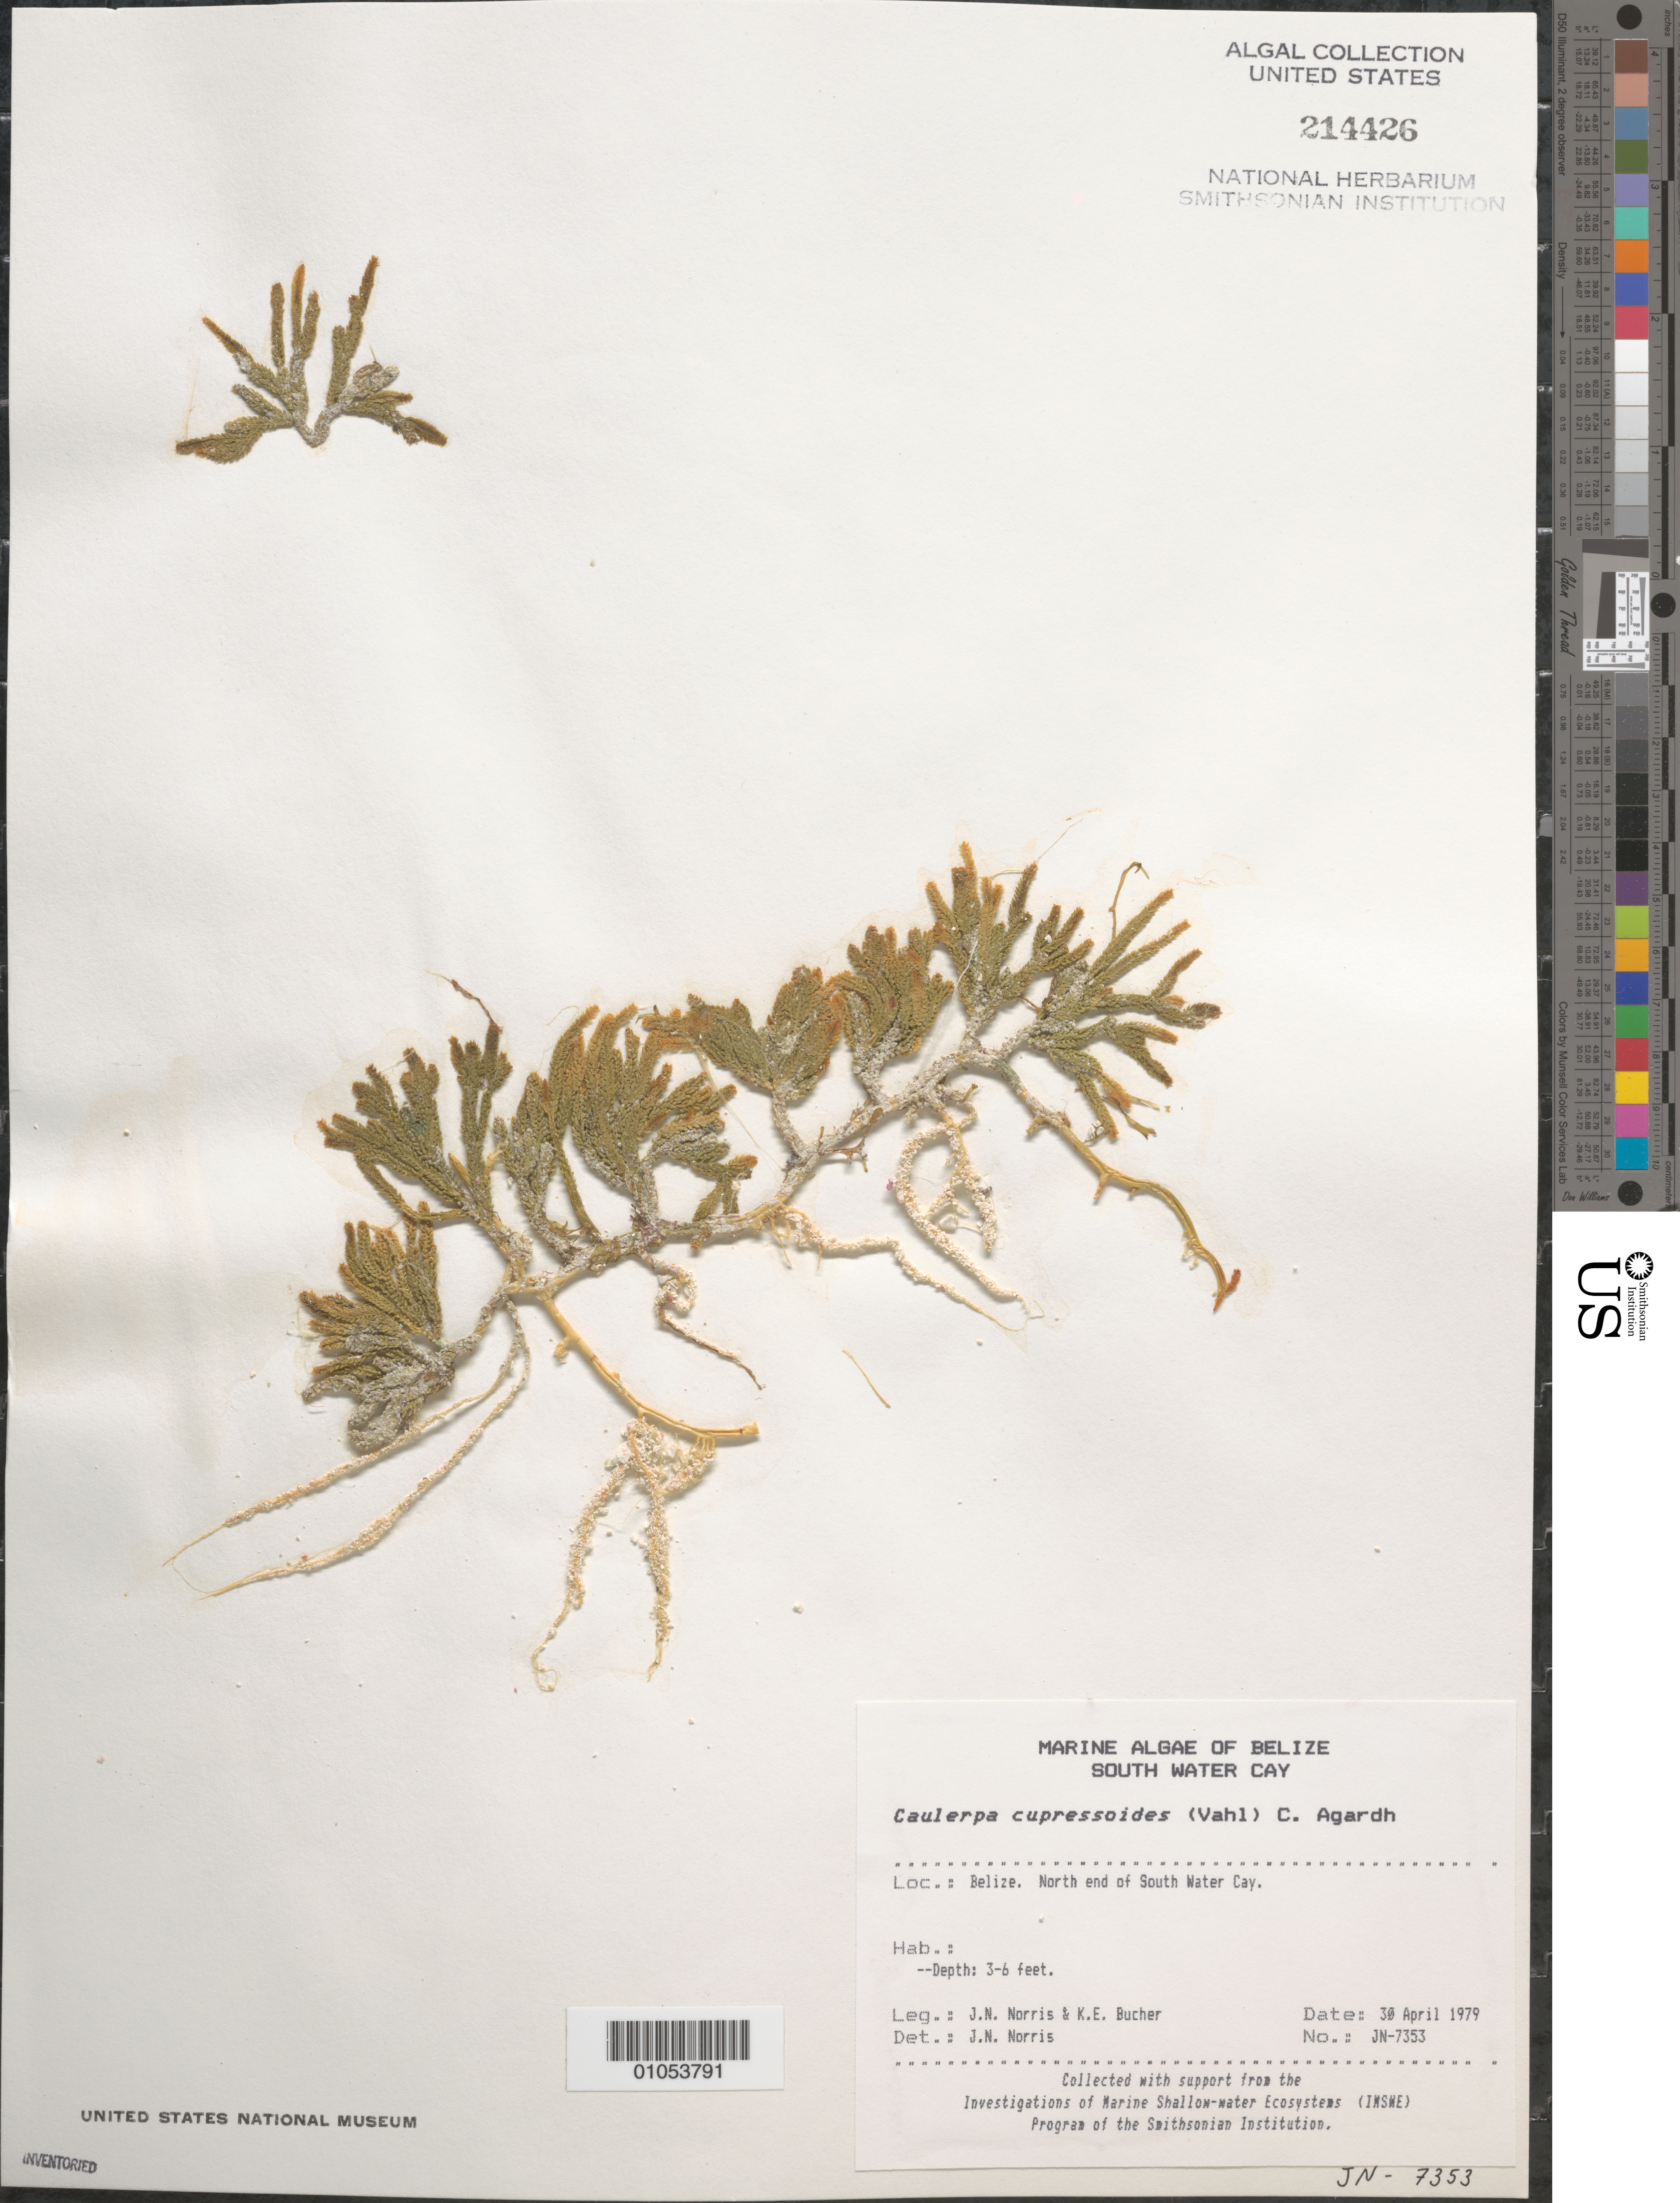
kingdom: Plantae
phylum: Chlorophyta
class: Ulvophyceae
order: Bryopsidales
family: Caulerpaceae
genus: Caulerpa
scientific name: Caulerpa cupressoides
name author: (Vahl) C. Agardh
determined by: Norris, James N.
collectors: J. N. Norris & K. E. Bucher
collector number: JN-7353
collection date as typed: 30 Apr 1979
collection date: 1979-04-30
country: Belize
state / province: Stann Creek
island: South Water Cay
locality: North end of the cay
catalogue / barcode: US 214426